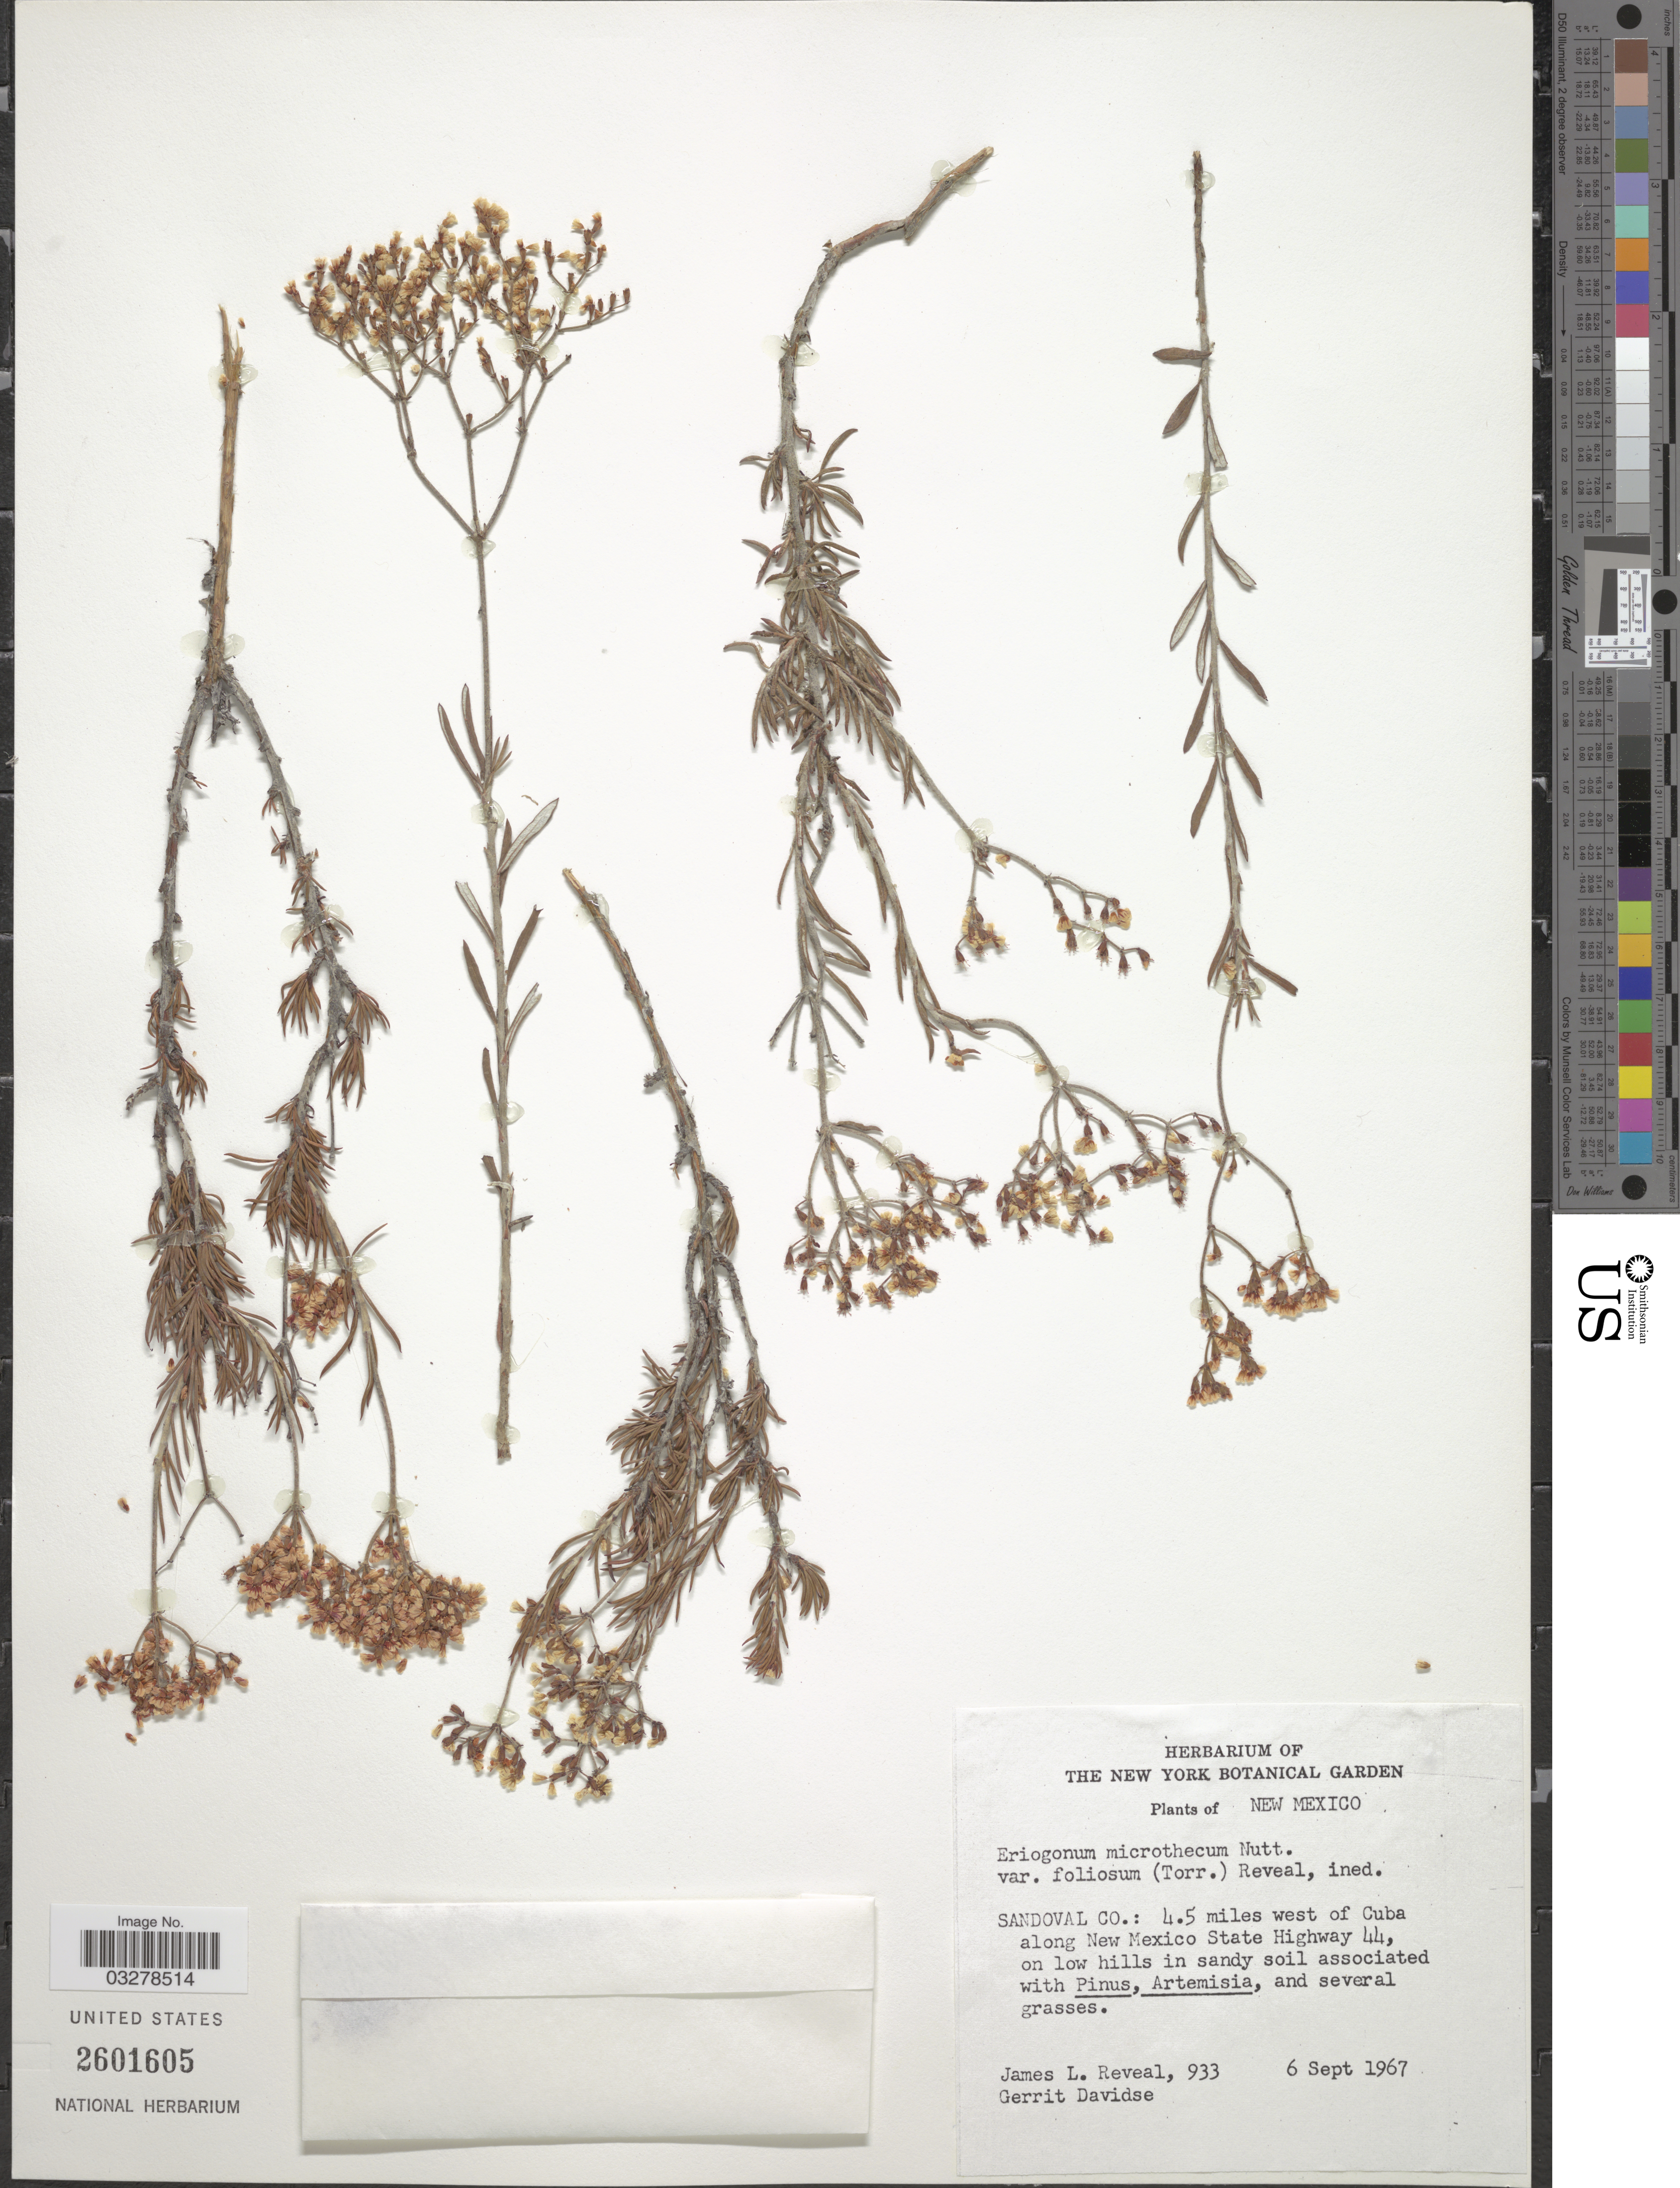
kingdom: Plantae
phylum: Tracheophyta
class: Magnoliopsida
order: Caryophyllales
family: Polygonaceae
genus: Eriogonum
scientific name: Eriogonum microtheca var. foliosum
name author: (Torr. & A. Gray) Reveal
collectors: J. L. Reveal & G. Davidse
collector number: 933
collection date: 1967-09-06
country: United States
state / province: New Mexico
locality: Sandoval Co.: 4.5 miles west of Cuba along New Mexico State Highway 44.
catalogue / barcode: US 2601605